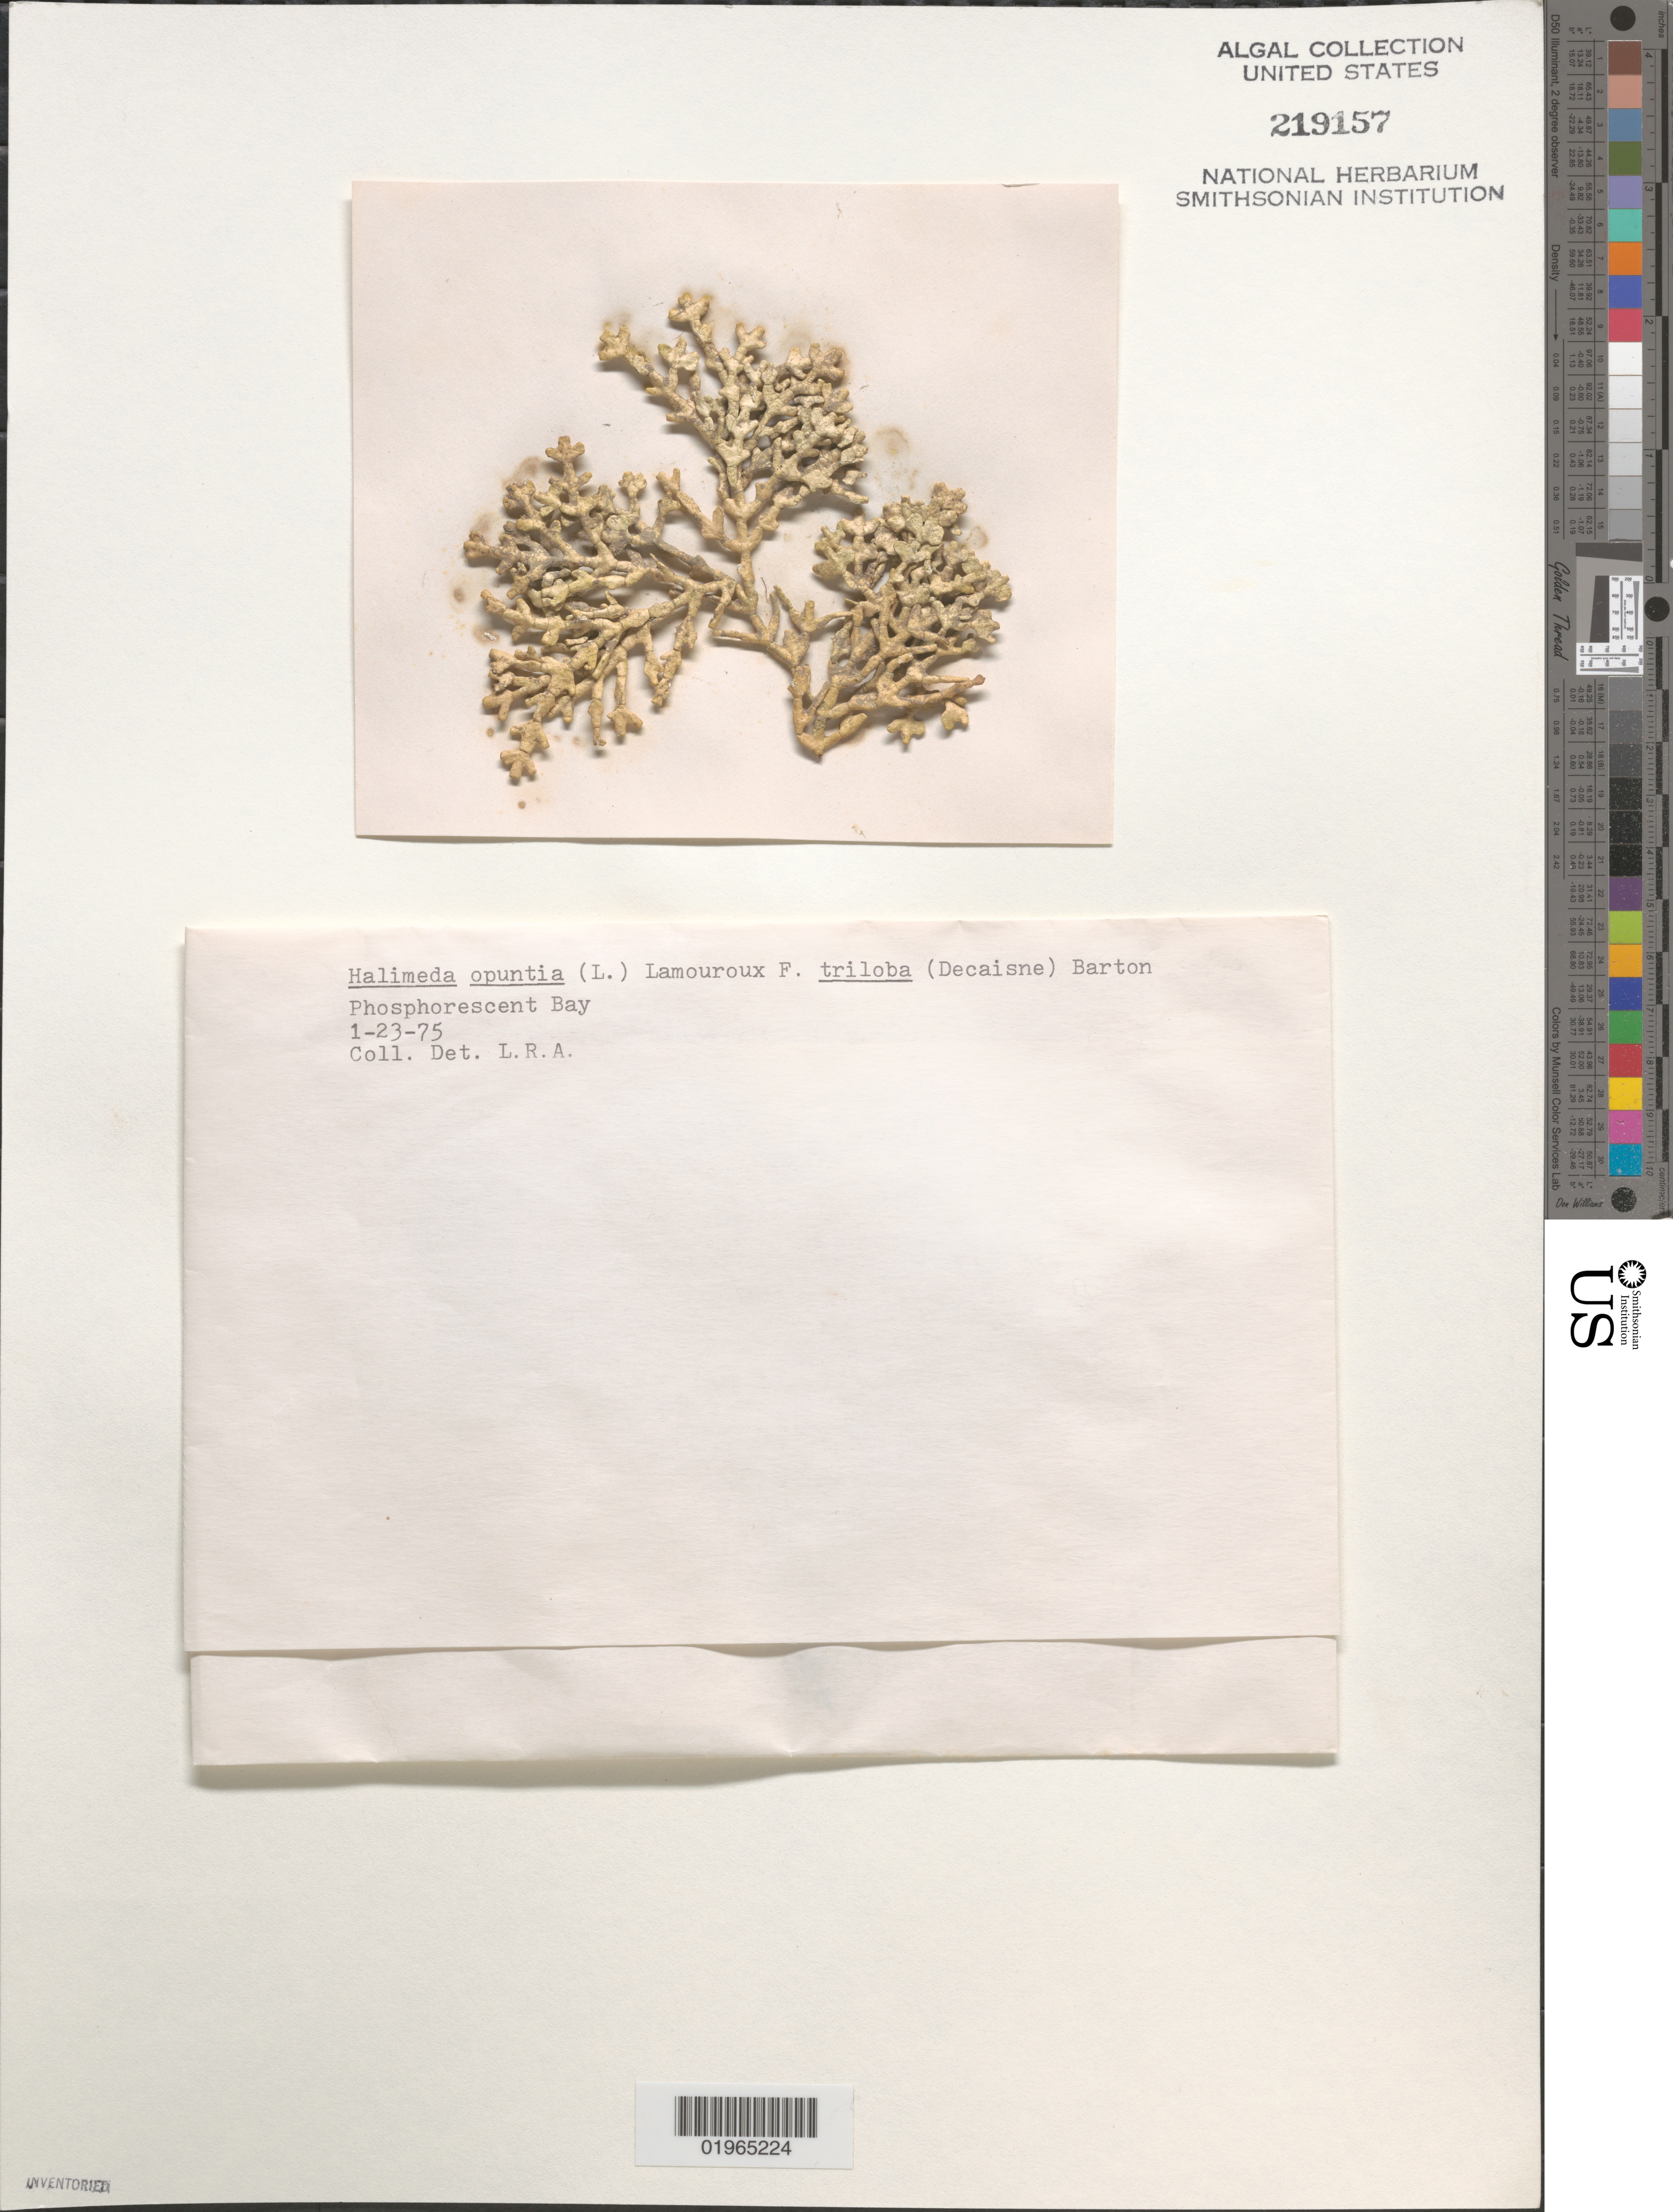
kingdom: Plantae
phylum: Chlorophyta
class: Ulvophyceae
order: Bryopsidales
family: Halimedaceae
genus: Halimeda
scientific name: Halimeda opuntia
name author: (L.) J.V.Lamouroux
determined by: Almodovar, L. R.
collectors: L. Almodovar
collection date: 1975-01-23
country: Puerto Rico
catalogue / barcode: US 219157